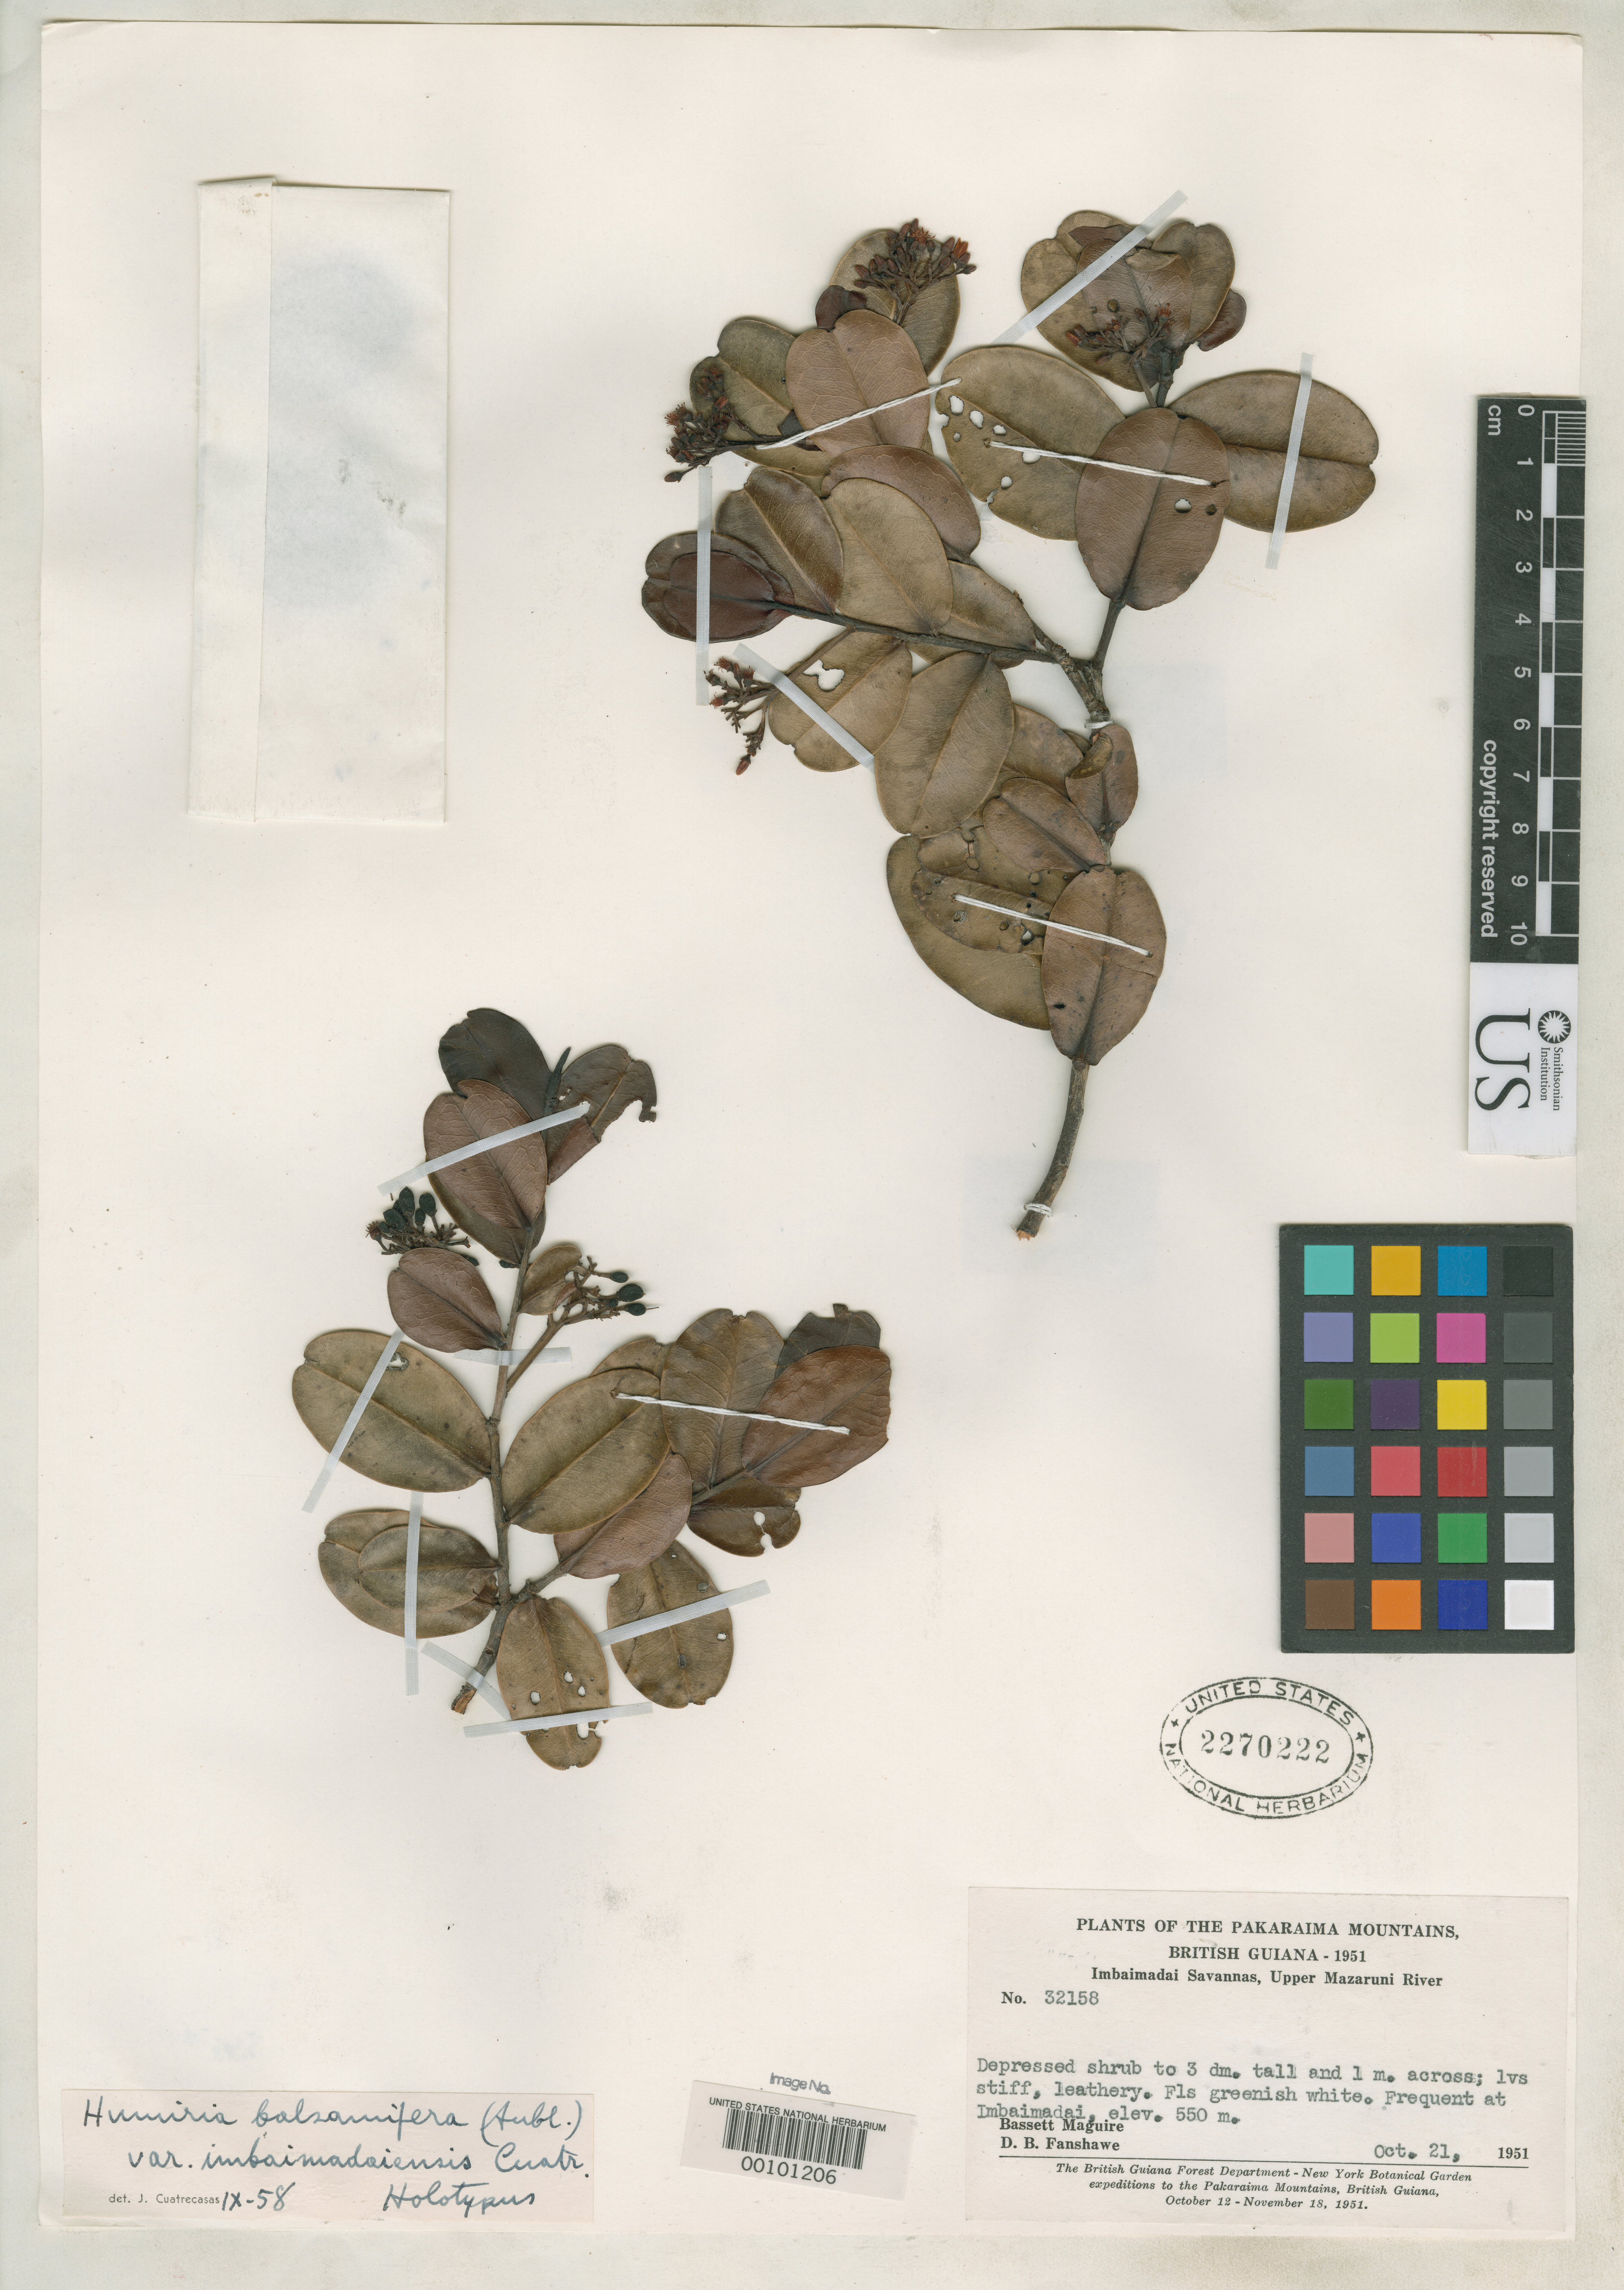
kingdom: Plantae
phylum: Tracheophyta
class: Magnoliopsida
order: Malpighiales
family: Humiriaceae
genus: Humiria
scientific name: Humiria balsamifera var. imbaimadaiensis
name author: Cuatrec.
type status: Holotype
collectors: B. Maguire & D. B. Fanshawe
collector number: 32158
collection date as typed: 21 Oct 1951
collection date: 1951-10-21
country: Guyana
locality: Imbaimadai Savannas, Upper Mazaruni River.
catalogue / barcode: US 2270222